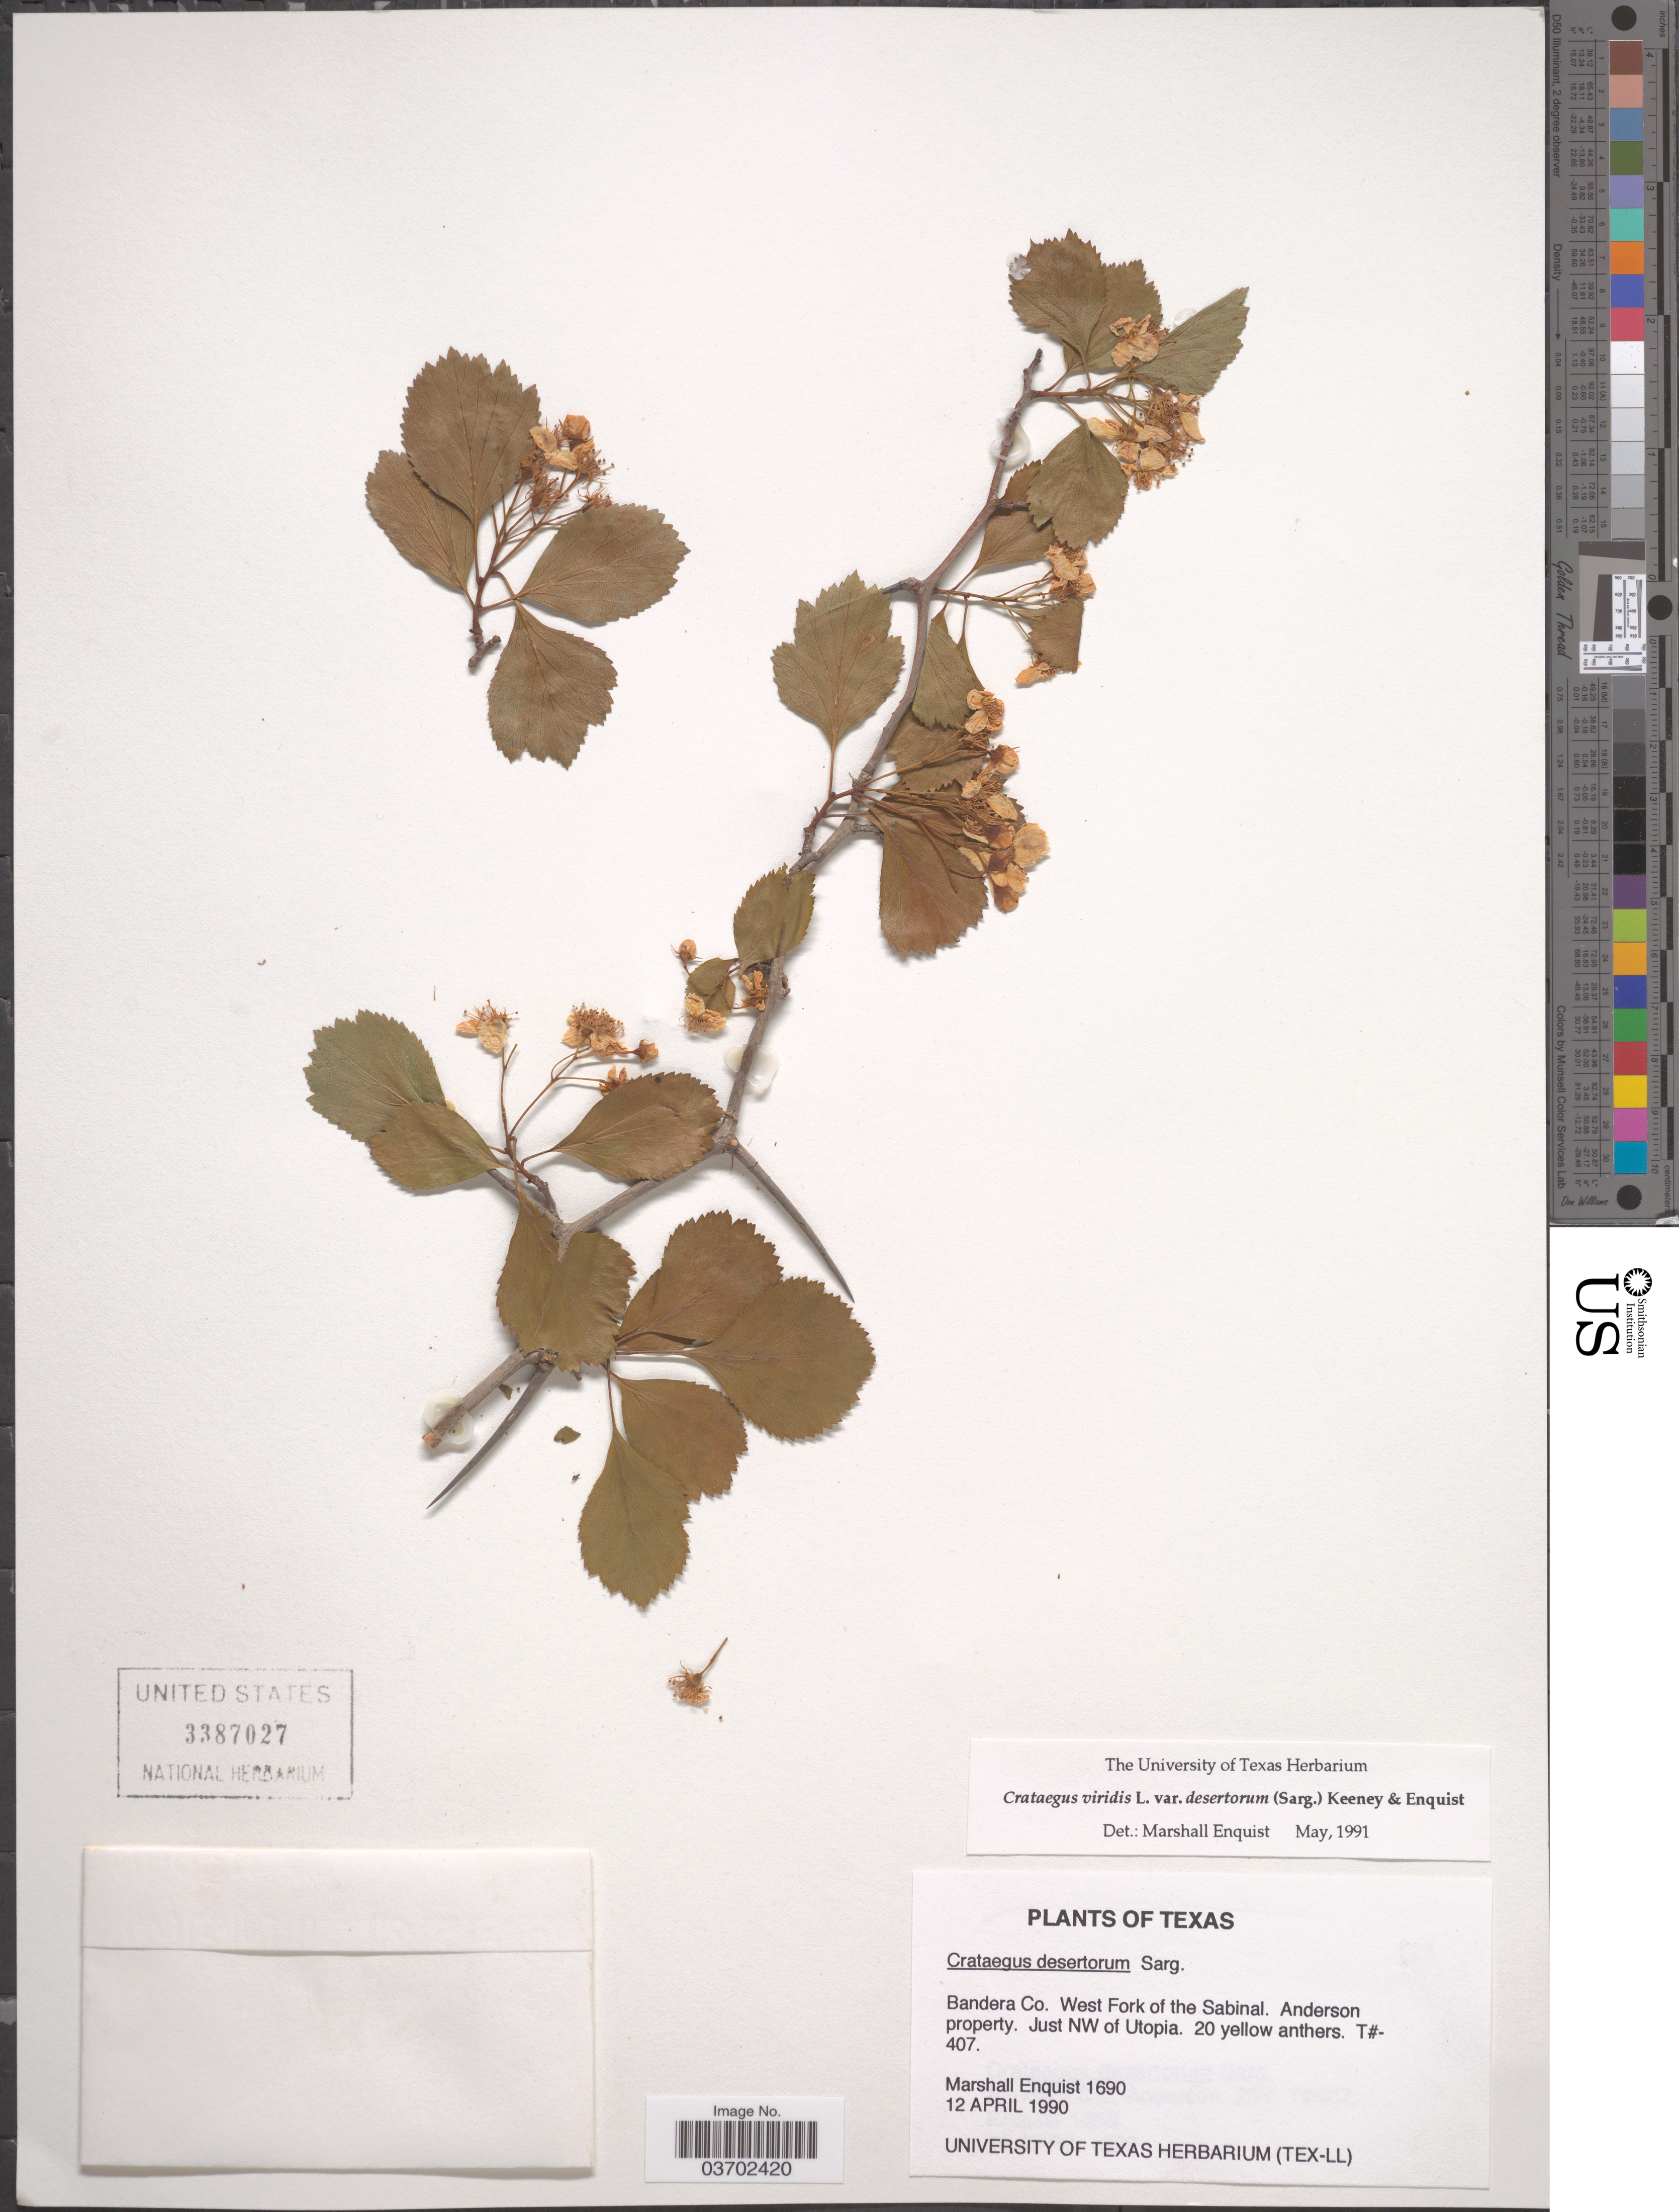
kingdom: Plantae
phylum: Tracheophyta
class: Magnoliopsida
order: Rosales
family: Rosaceae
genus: Crataegus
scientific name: Crataegus viridis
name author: L.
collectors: M. Enquist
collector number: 1690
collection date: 1990-04-12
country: United States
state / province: Texas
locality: Bandera Co. West Fork of the Sabinal. Anderson property. Just NW of Utopia. T#-407.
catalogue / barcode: US 3387027